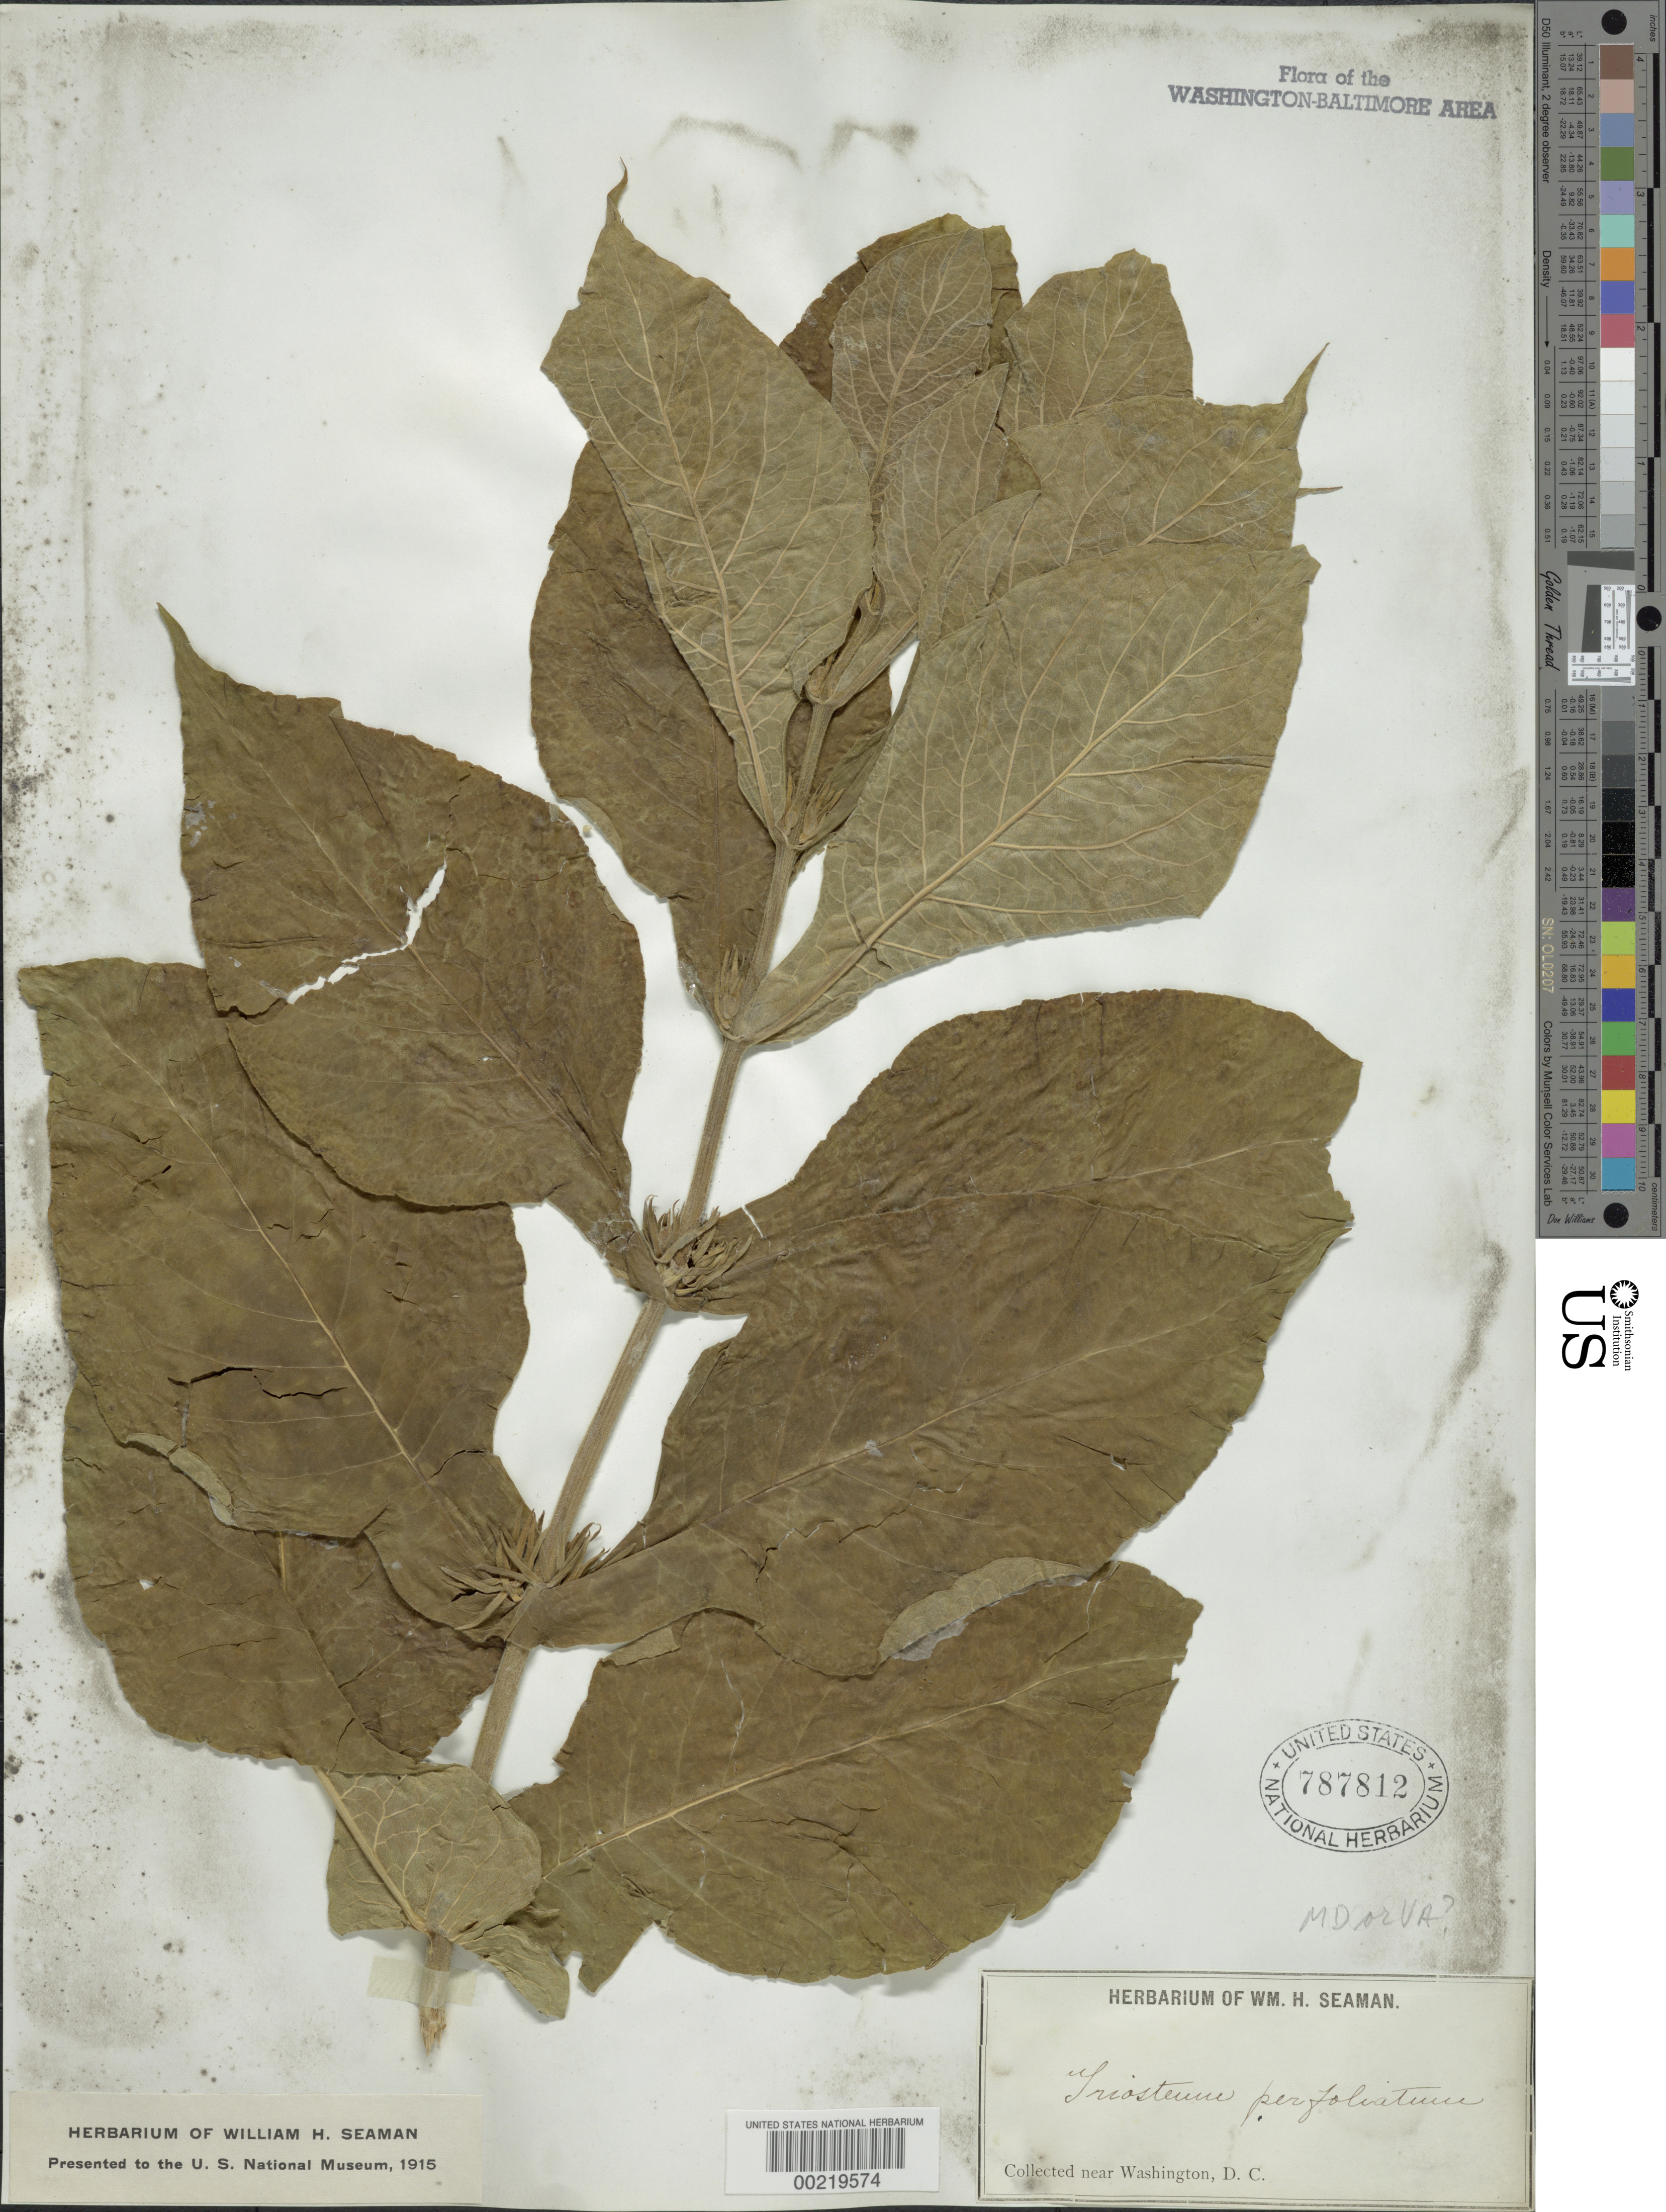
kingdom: Plantae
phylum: Tracheophyta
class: Magnoliopsida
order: Dipsacales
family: Caprifoliaceae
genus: Triosteum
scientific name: Triosteum perfoliatum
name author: L.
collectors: W. Seaman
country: United States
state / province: District of Columbia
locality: Vicinity of Washington, DC.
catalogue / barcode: US 787812